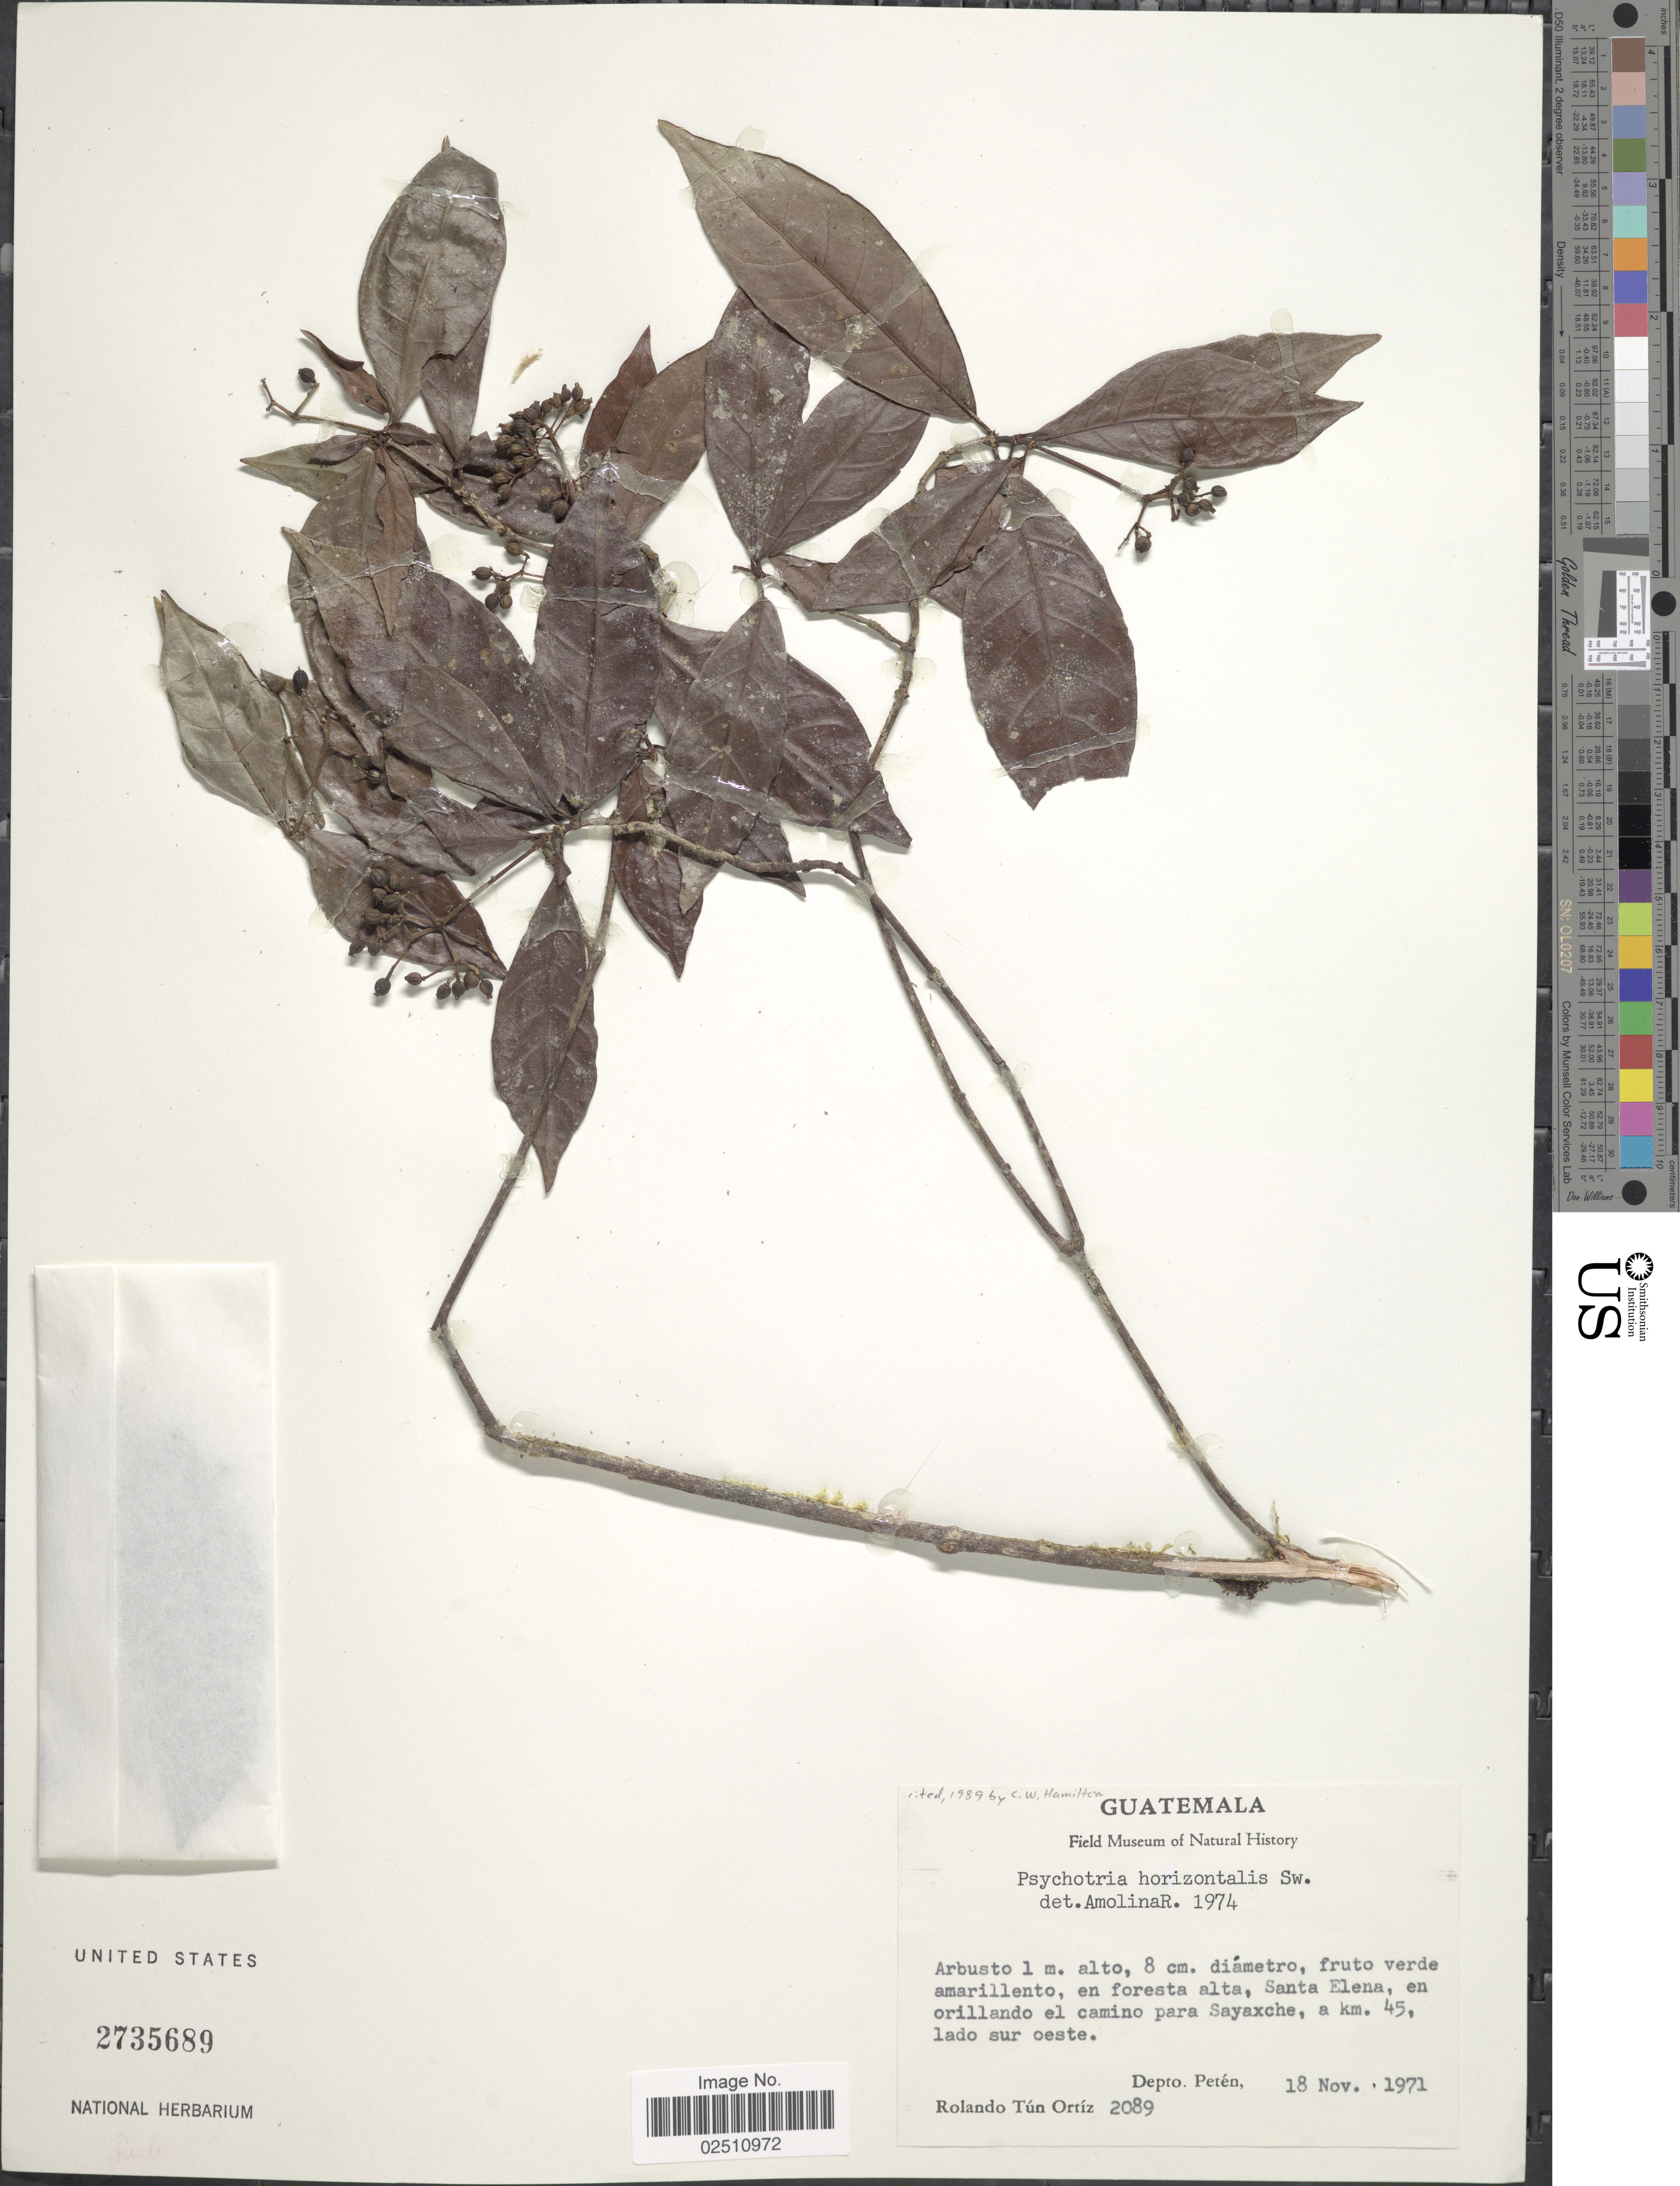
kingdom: Plantae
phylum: Tracheophyta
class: Magnoliopsida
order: Gentianales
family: Rubiaceae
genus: Psychotria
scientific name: Psychotria horizontalis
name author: Sw.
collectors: R. T. Ortíz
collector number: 2089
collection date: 1971-11-18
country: Guatemala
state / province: El Petén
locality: En foresta alta, en orillando el camino para Sayaxche, a km. 45, lado sur oeste, Depto. Peten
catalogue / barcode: US 2735689